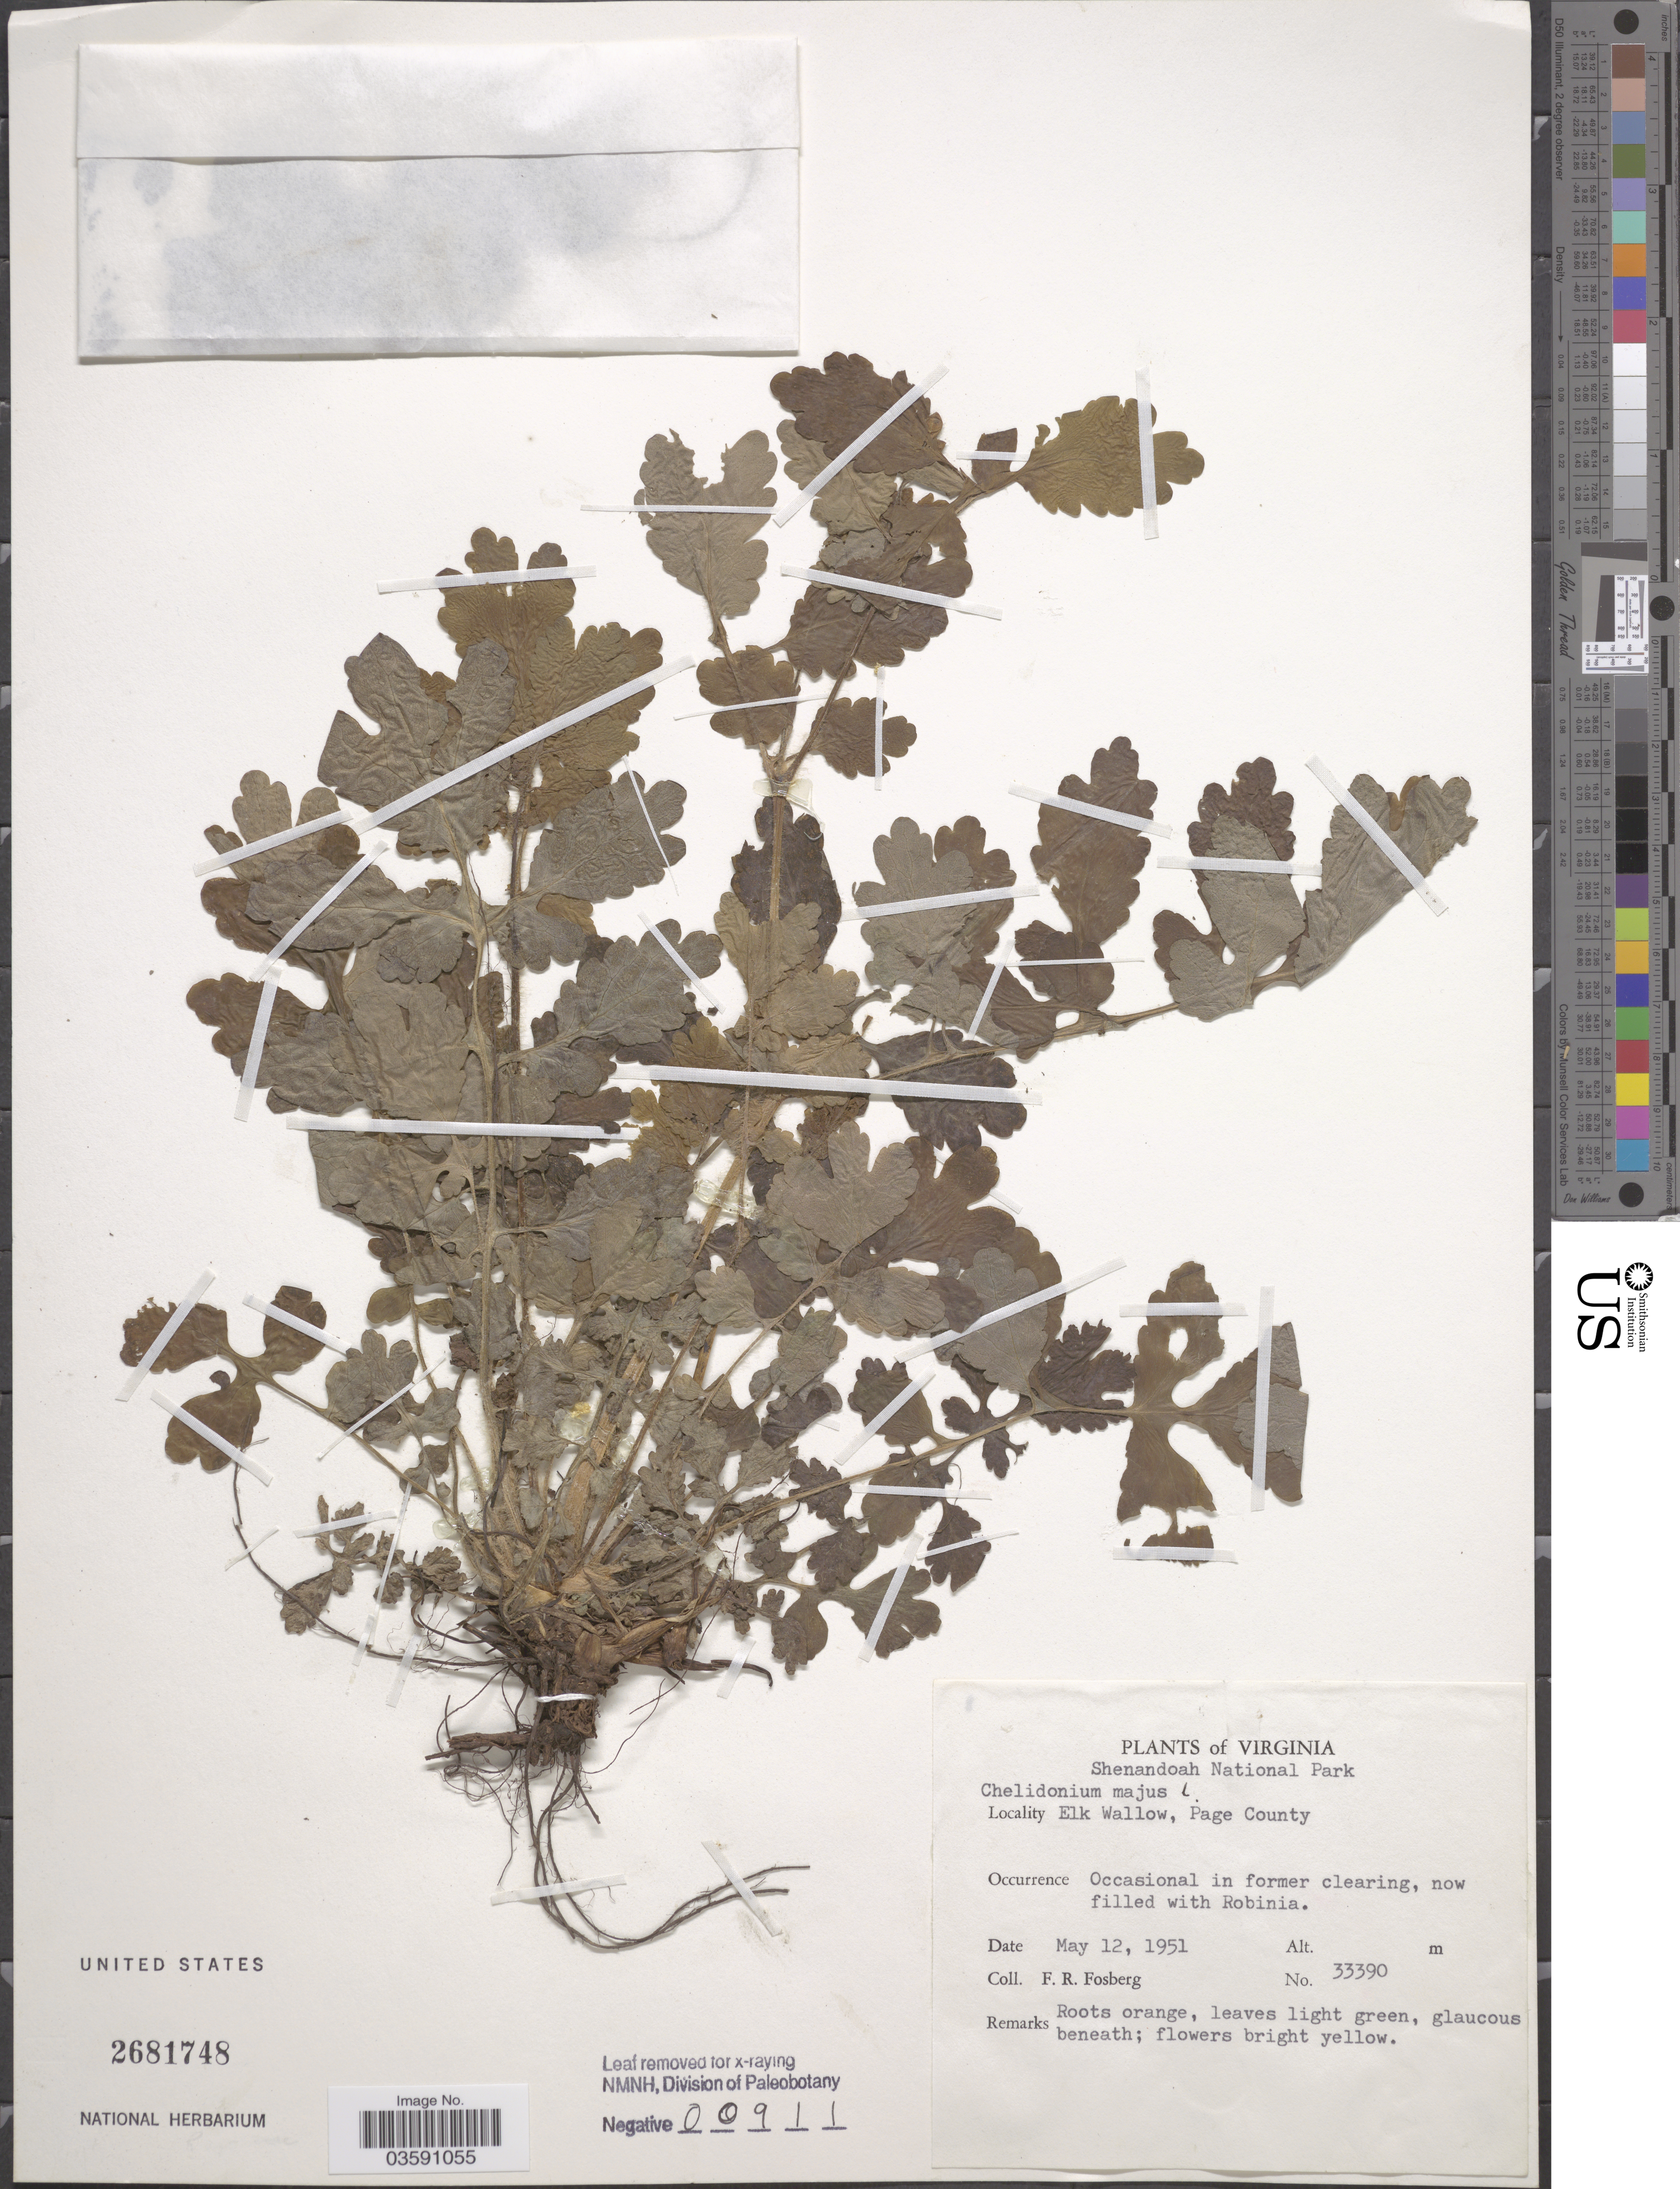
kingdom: Plantae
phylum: Tracheophyta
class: Magnoliopsida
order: Ranunculales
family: Papaveraceae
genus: Chelidonium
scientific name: Chelidonium majus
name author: L.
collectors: F. R. Fosberg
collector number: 33390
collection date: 1951-05-12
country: United States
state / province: Virginia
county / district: Page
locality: Shenandoah National Park. Elk Wallow, Page County.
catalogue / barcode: US 2681748